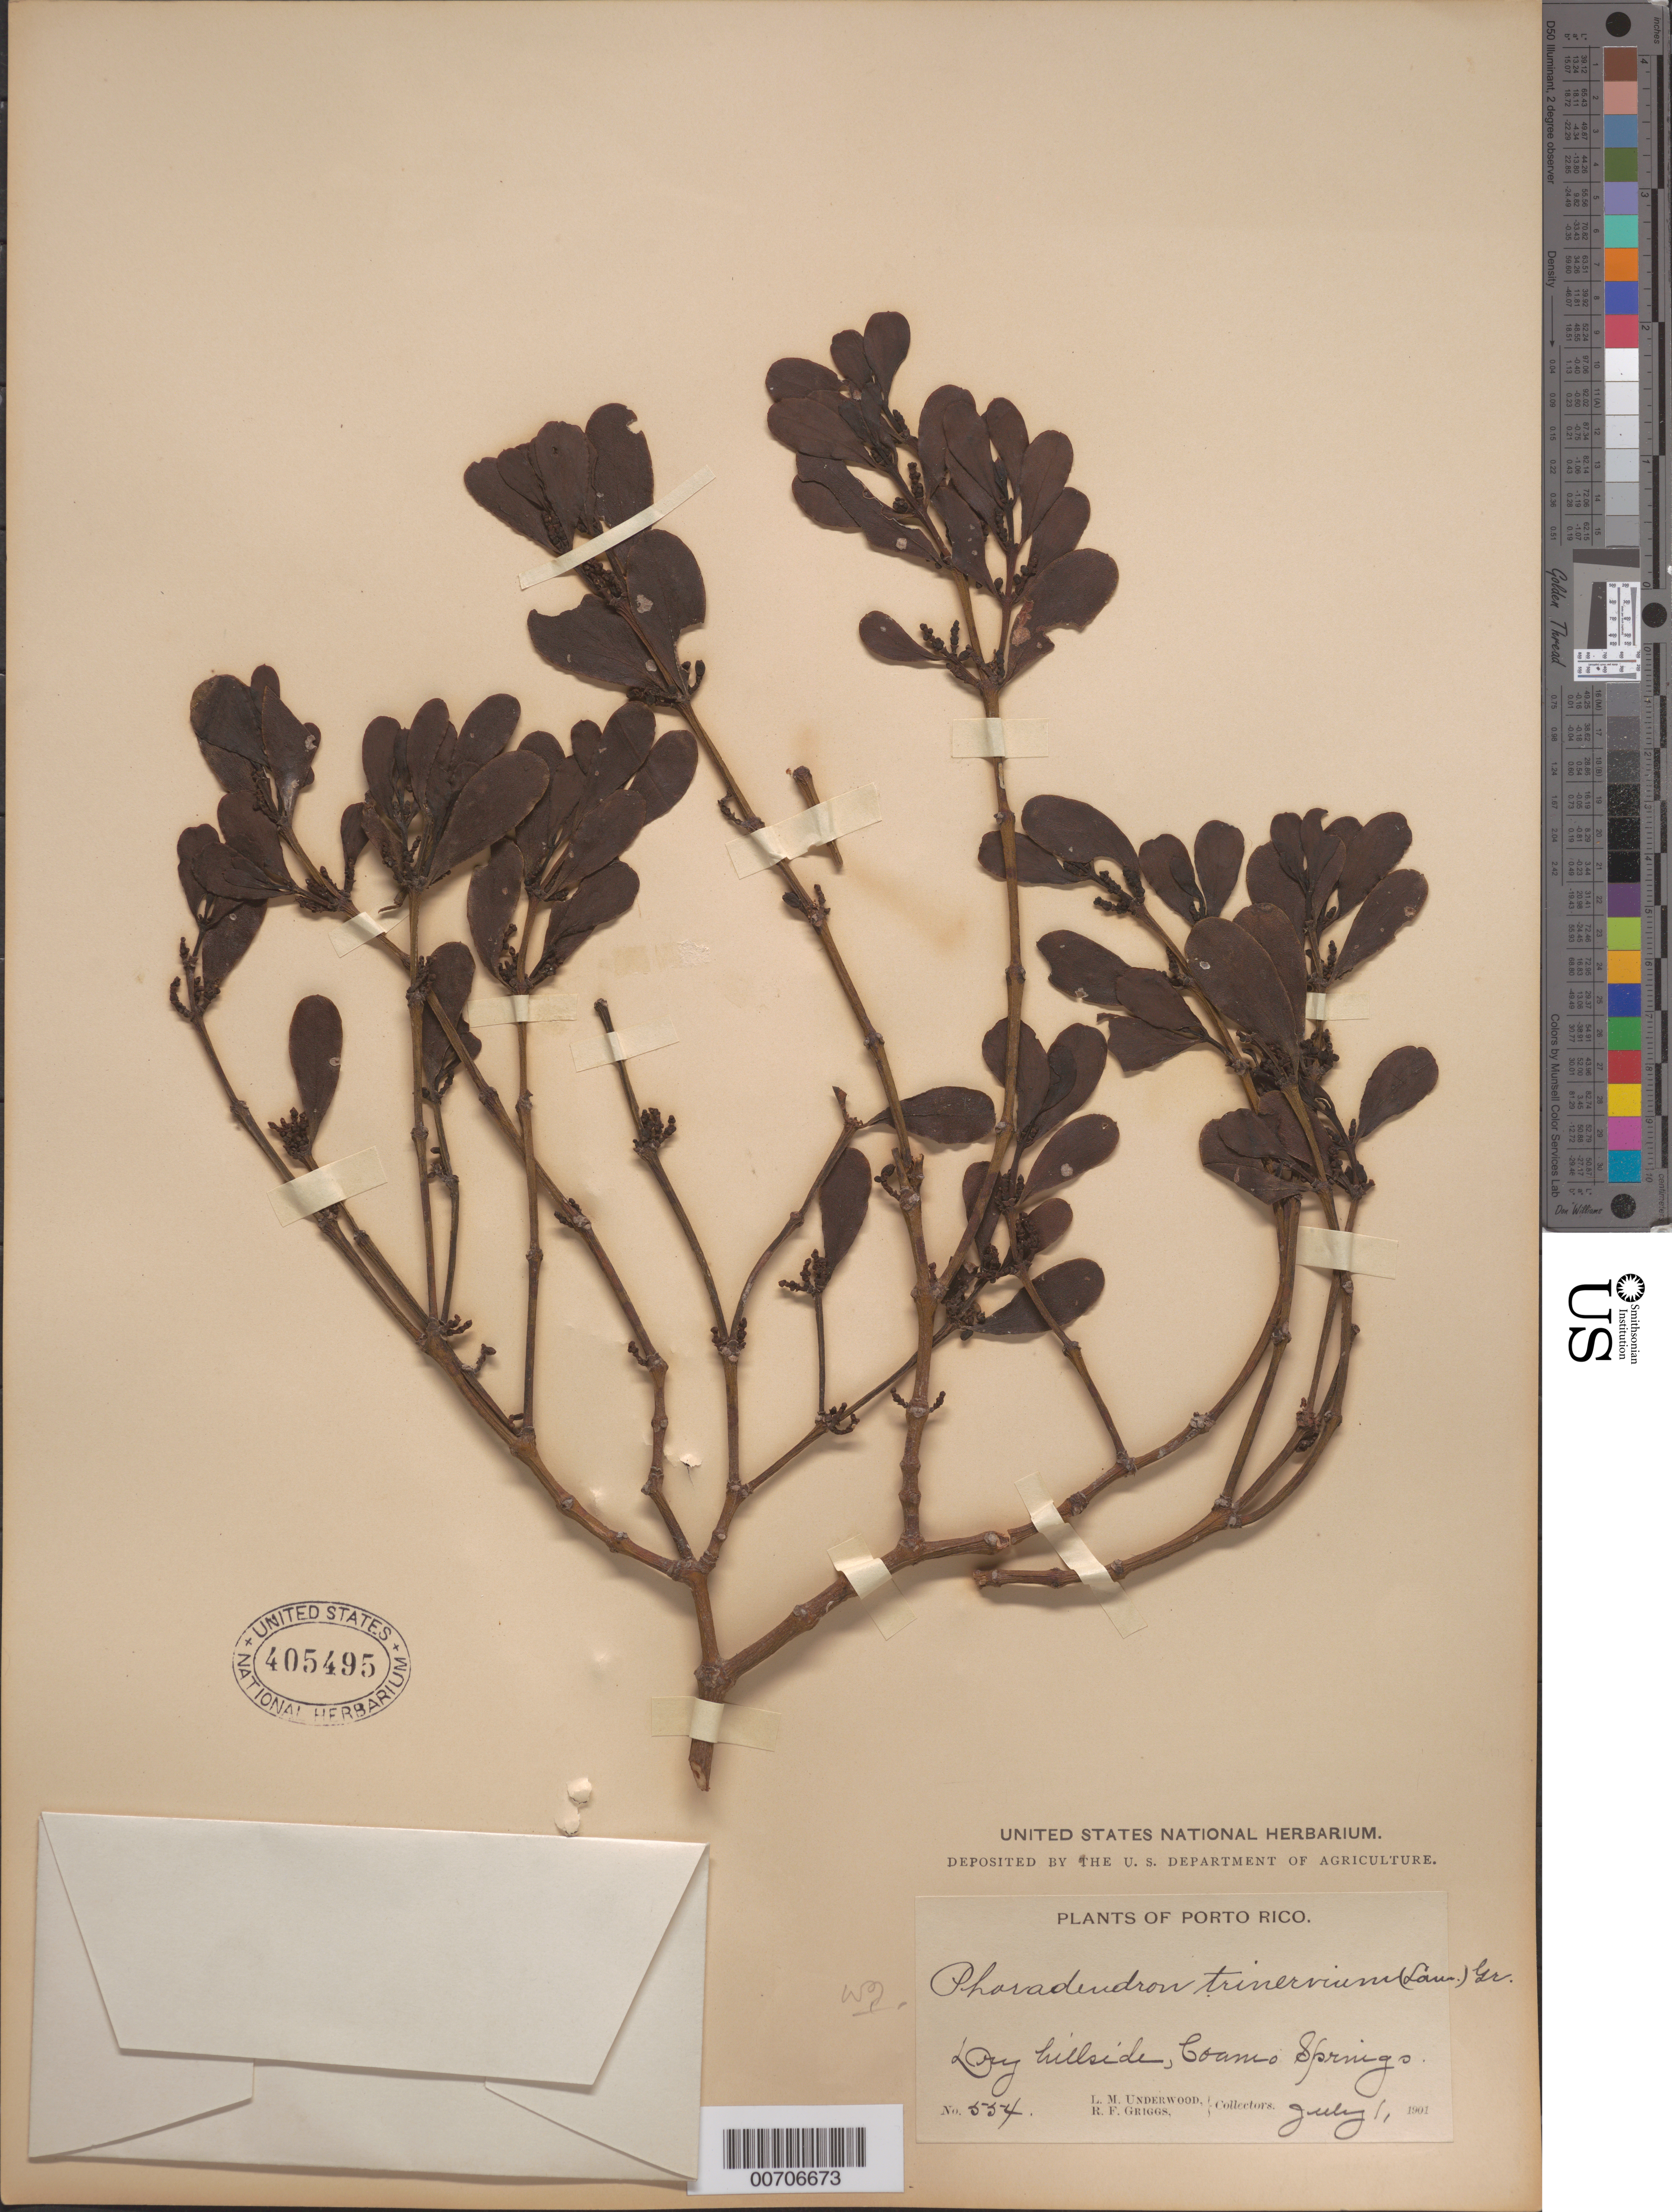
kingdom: Plantae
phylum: Tracheophyta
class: Magnoliopsida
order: Santalales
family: Viscaceae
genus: Phoradendron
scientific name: Phoradendron trinervium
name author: (Lam.) Griseb.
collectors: L. M. Underwood & R. F. Griggs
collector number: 554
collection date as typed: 01 Jul 1901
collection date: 1901-07-01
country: Puerto Rico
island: Greater Antilles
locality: Coamo Springs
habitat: Dry hillside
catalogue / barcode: US 405495